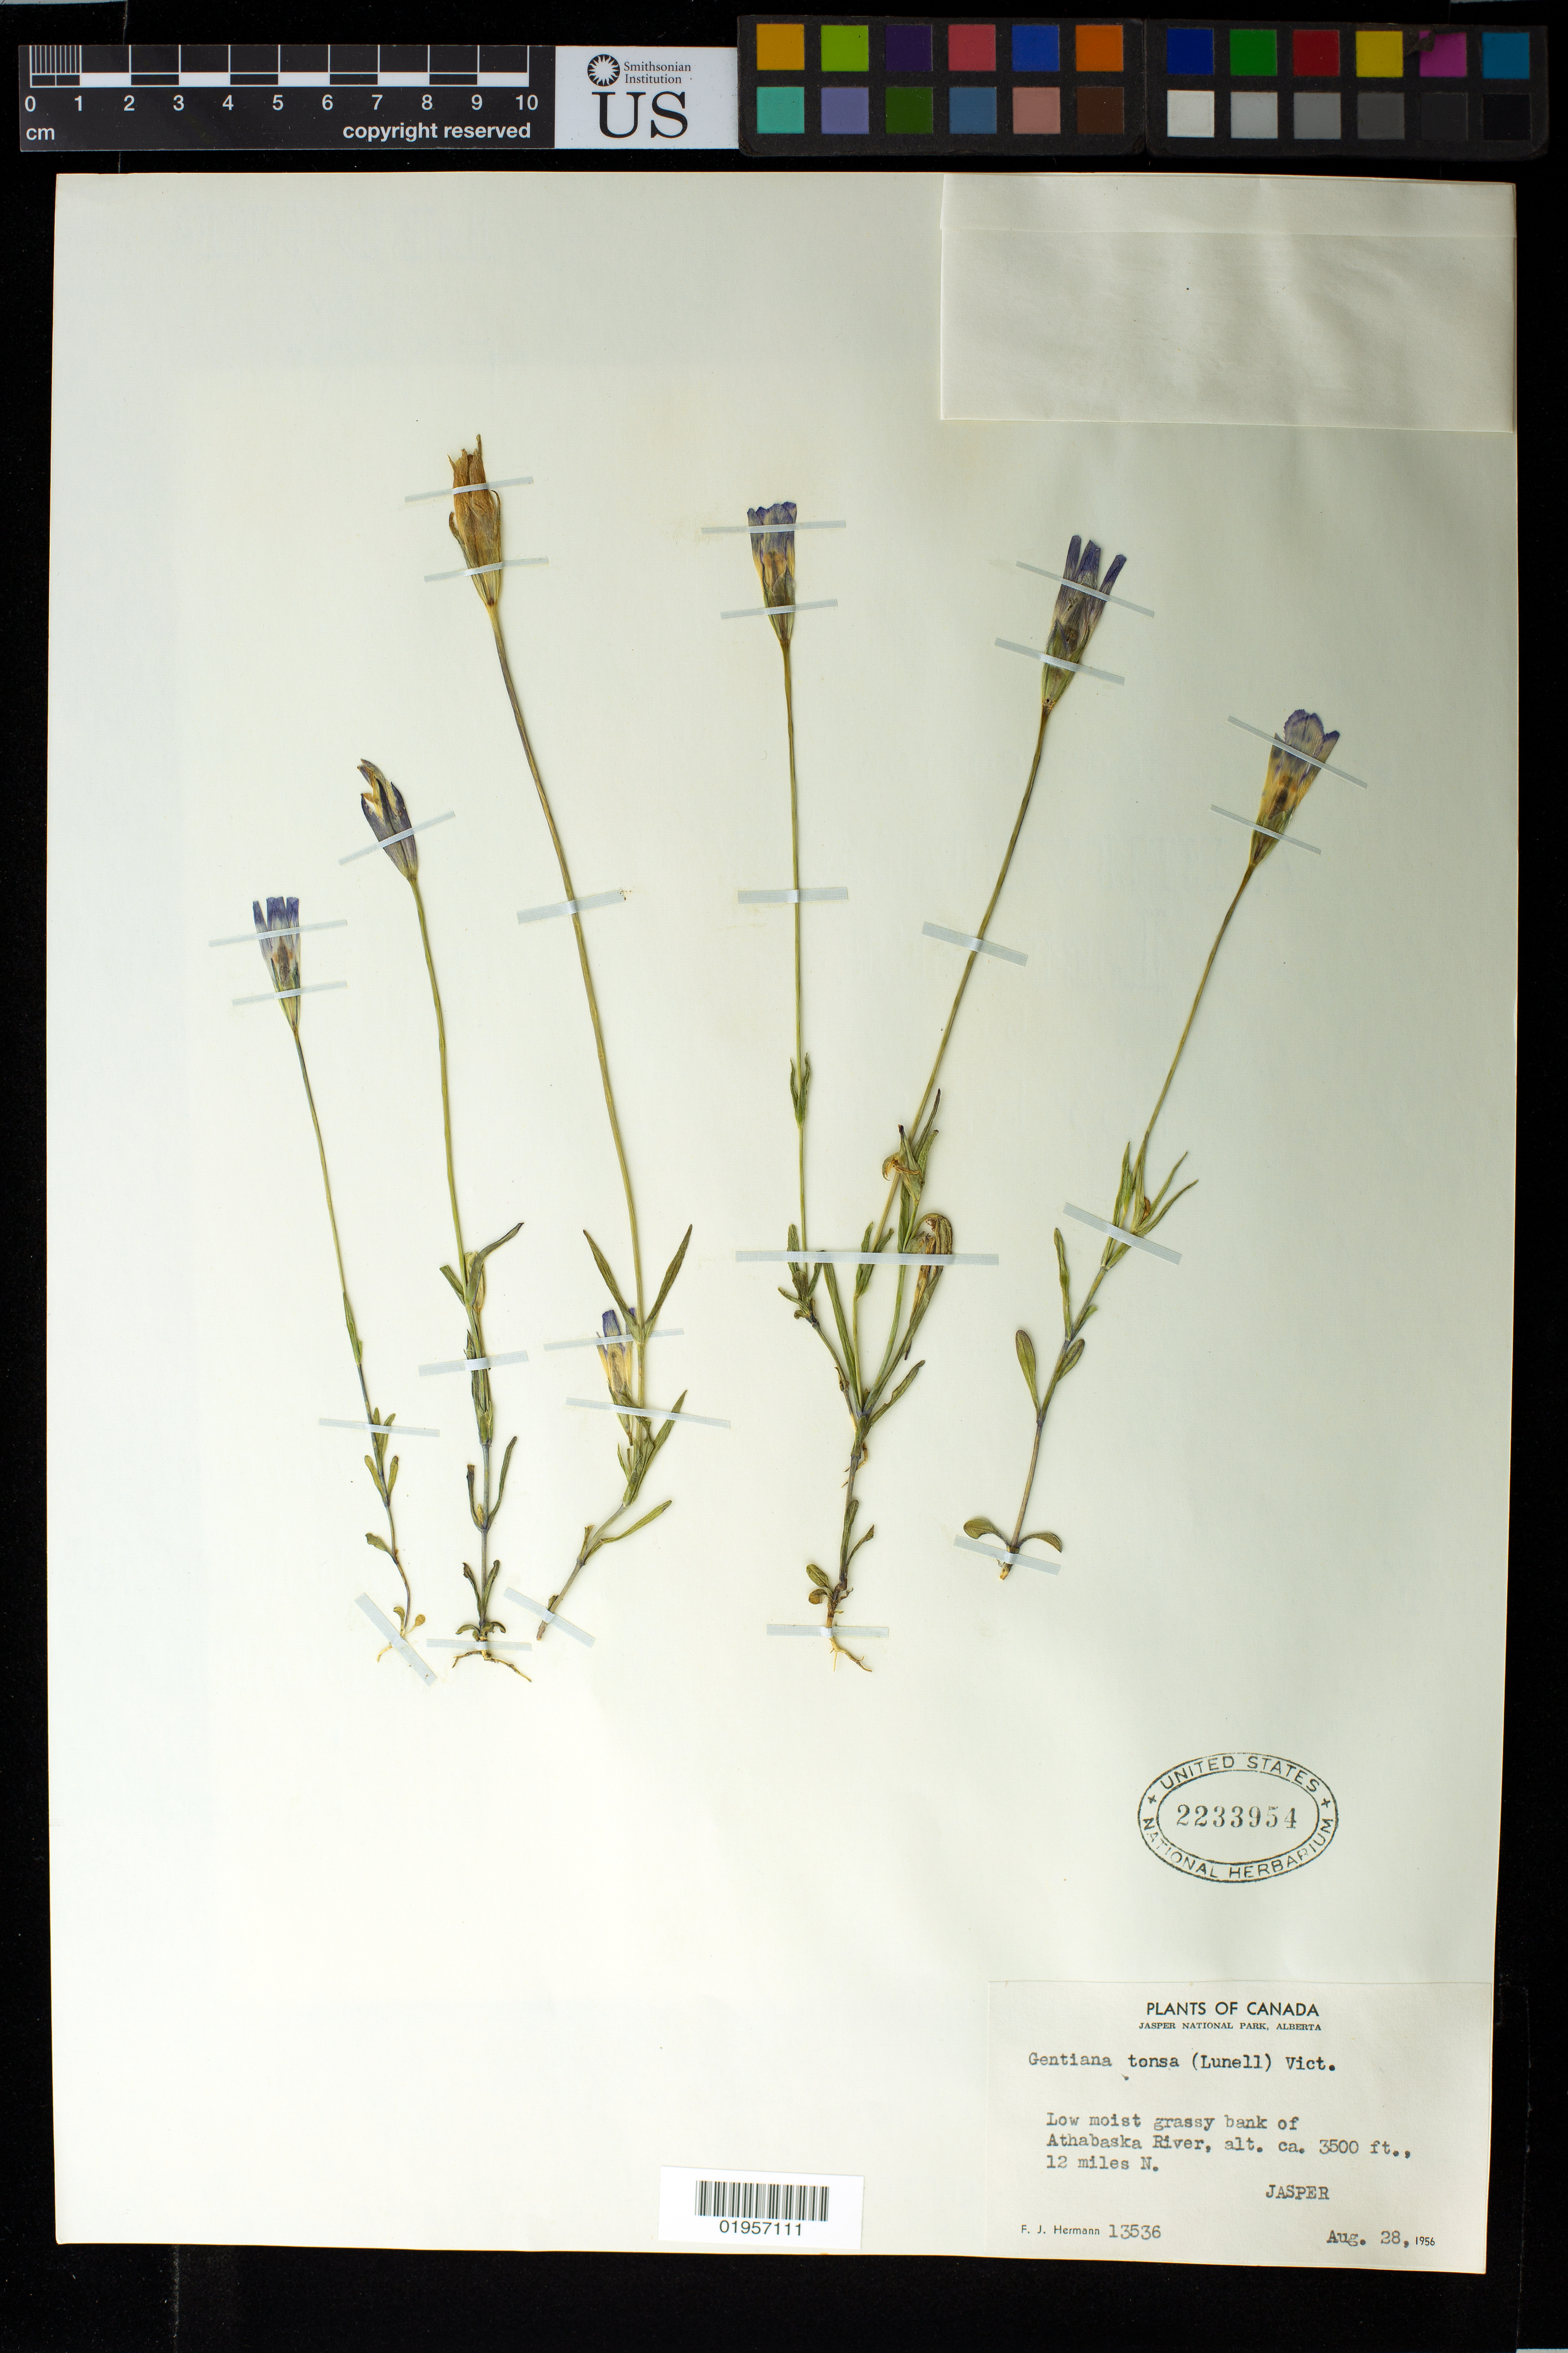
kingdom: Plantae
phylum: Tracheophyta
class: Magnoliopsida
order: Gentianales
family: Gentianaceae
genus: Gentiana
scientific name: Gentiana tonsa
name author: (Lunell) Vict.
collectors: F. J. Hermann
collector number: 13536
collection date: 1956-08-28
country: Canada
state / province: Alberta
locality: Jasper National Park. Athabaska River, 12 miles N. Jasper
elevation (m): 1067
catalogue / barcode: US 2233954